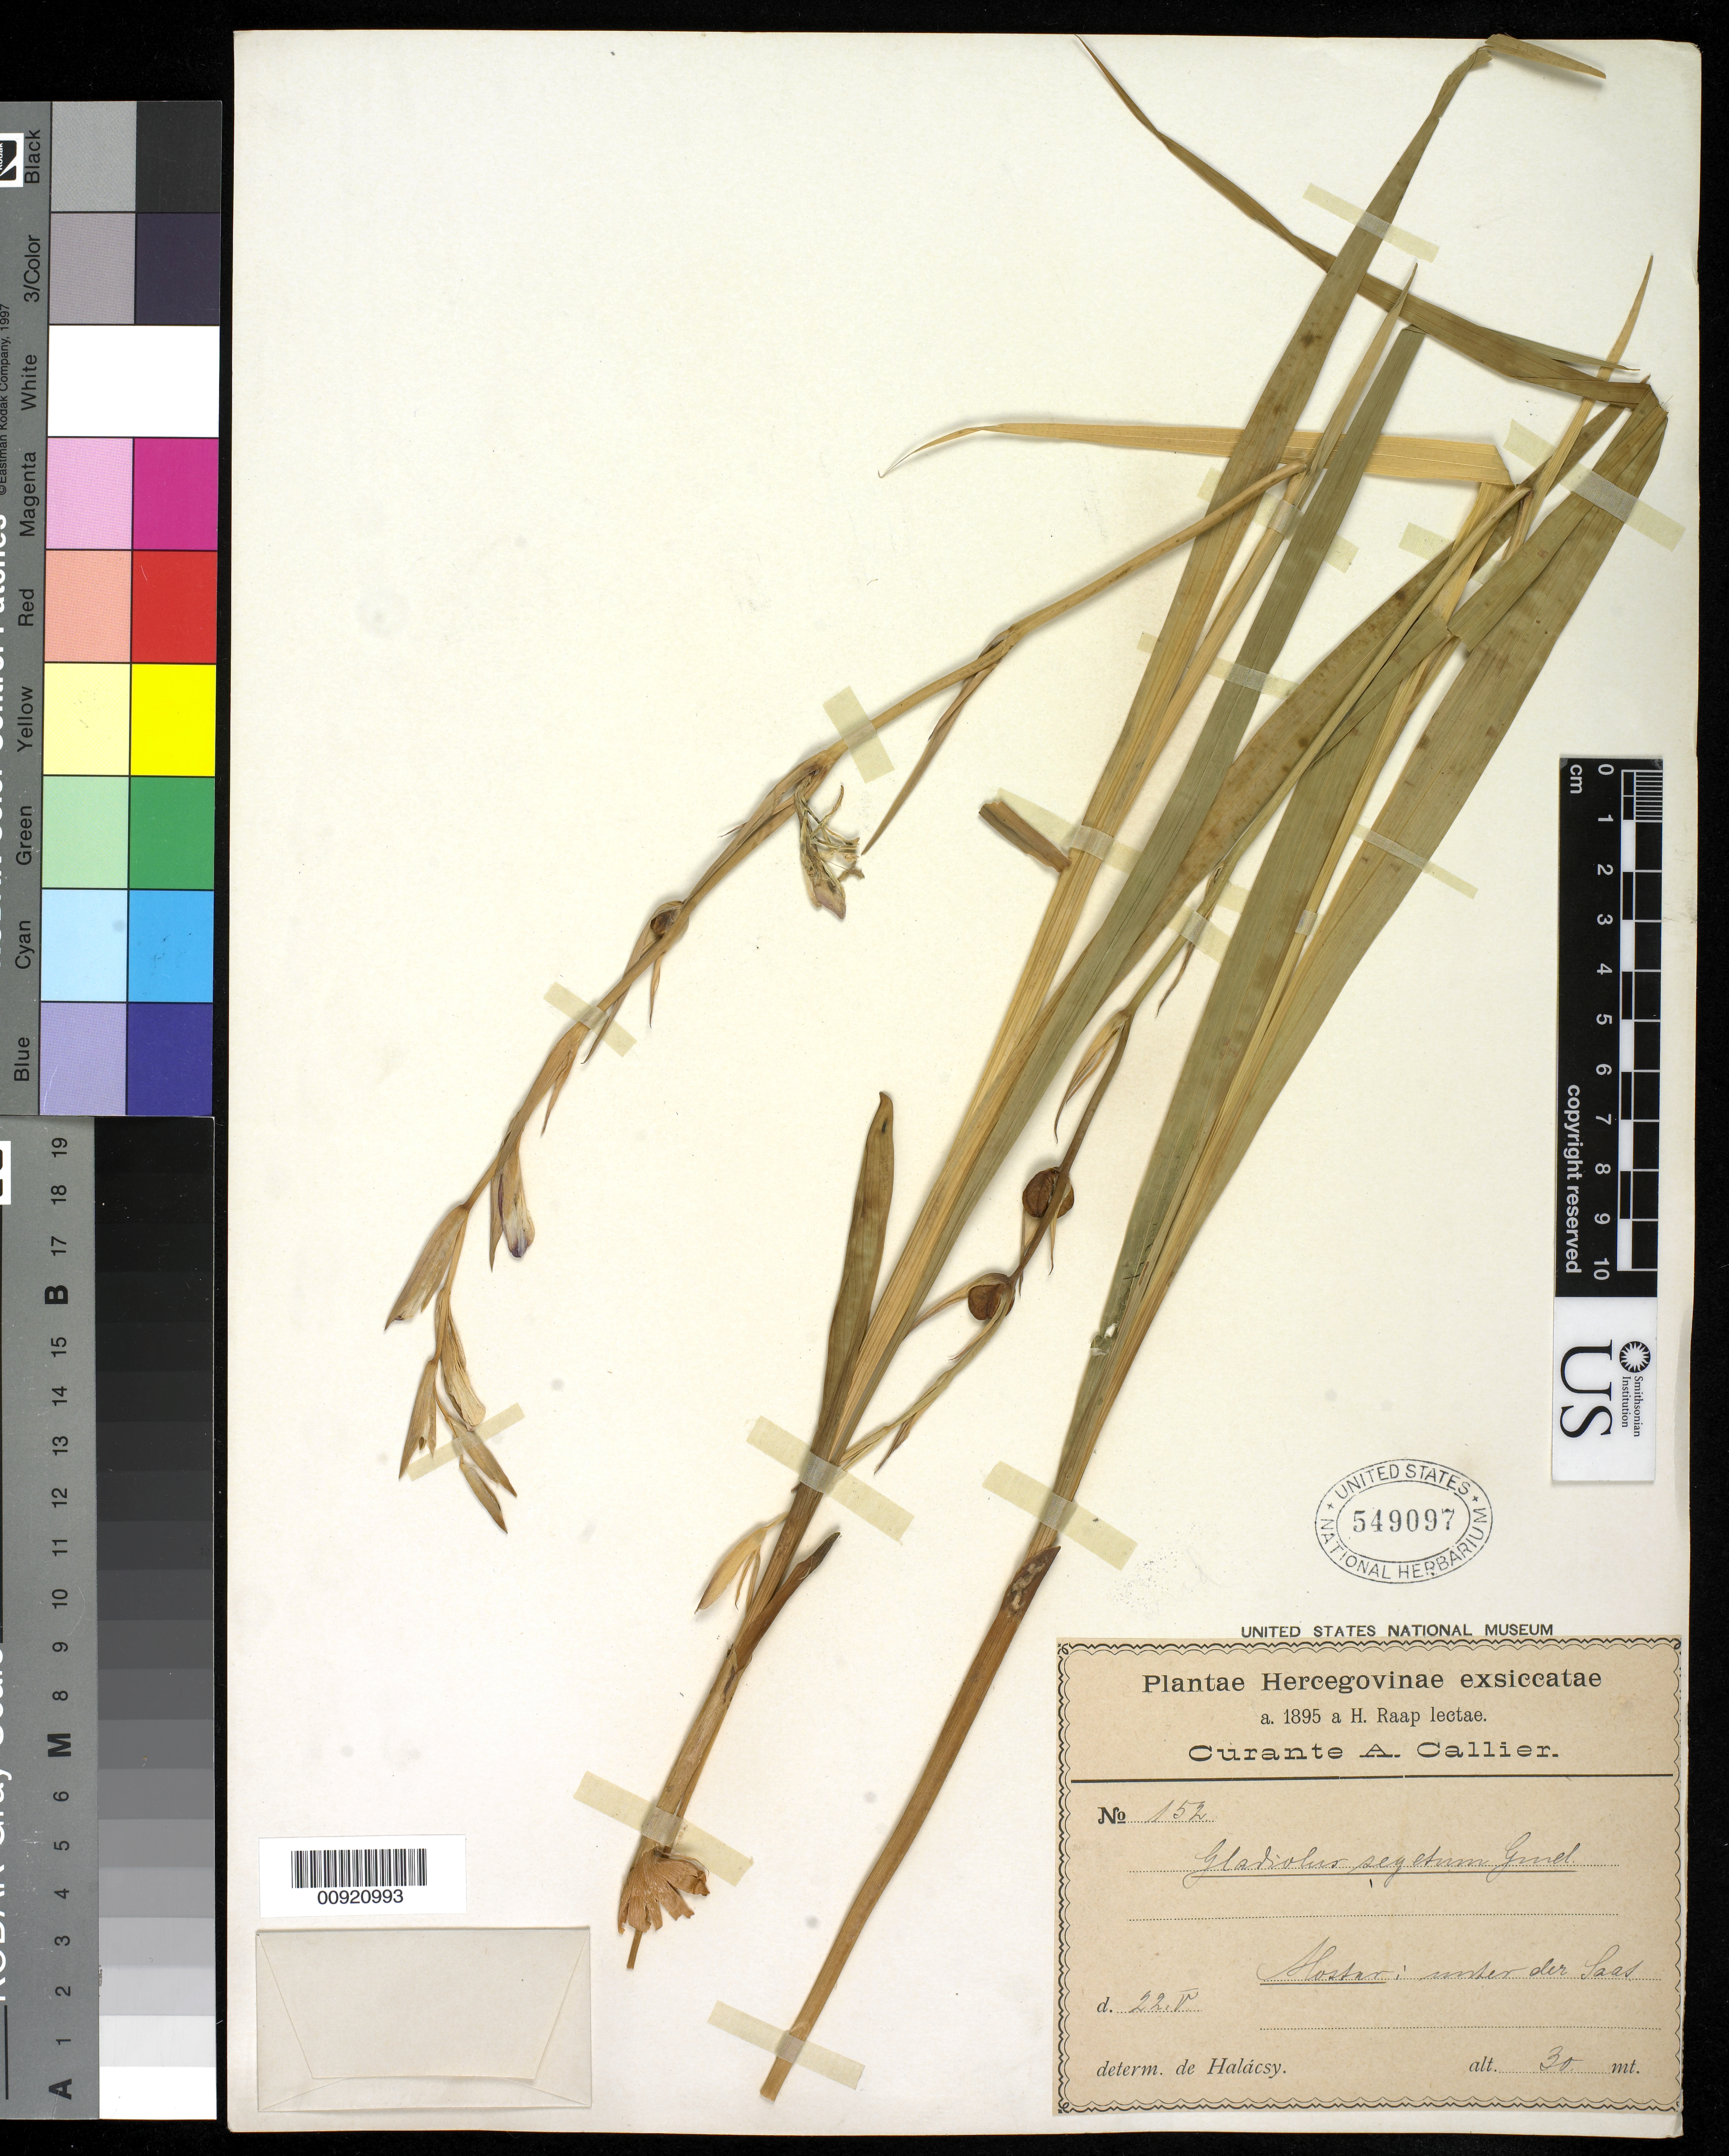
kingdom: Plantae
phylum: Tracheophyta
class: Liliopsida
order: Asparagales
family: Iridaceae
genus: Gladiolus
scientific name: Gladiolus segetum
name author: Ker Gawl.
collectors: H. Raap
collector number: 152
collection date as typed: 1895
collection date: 1895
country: Bosnia and Herzegovina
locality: Mostar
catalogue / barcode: US 549097